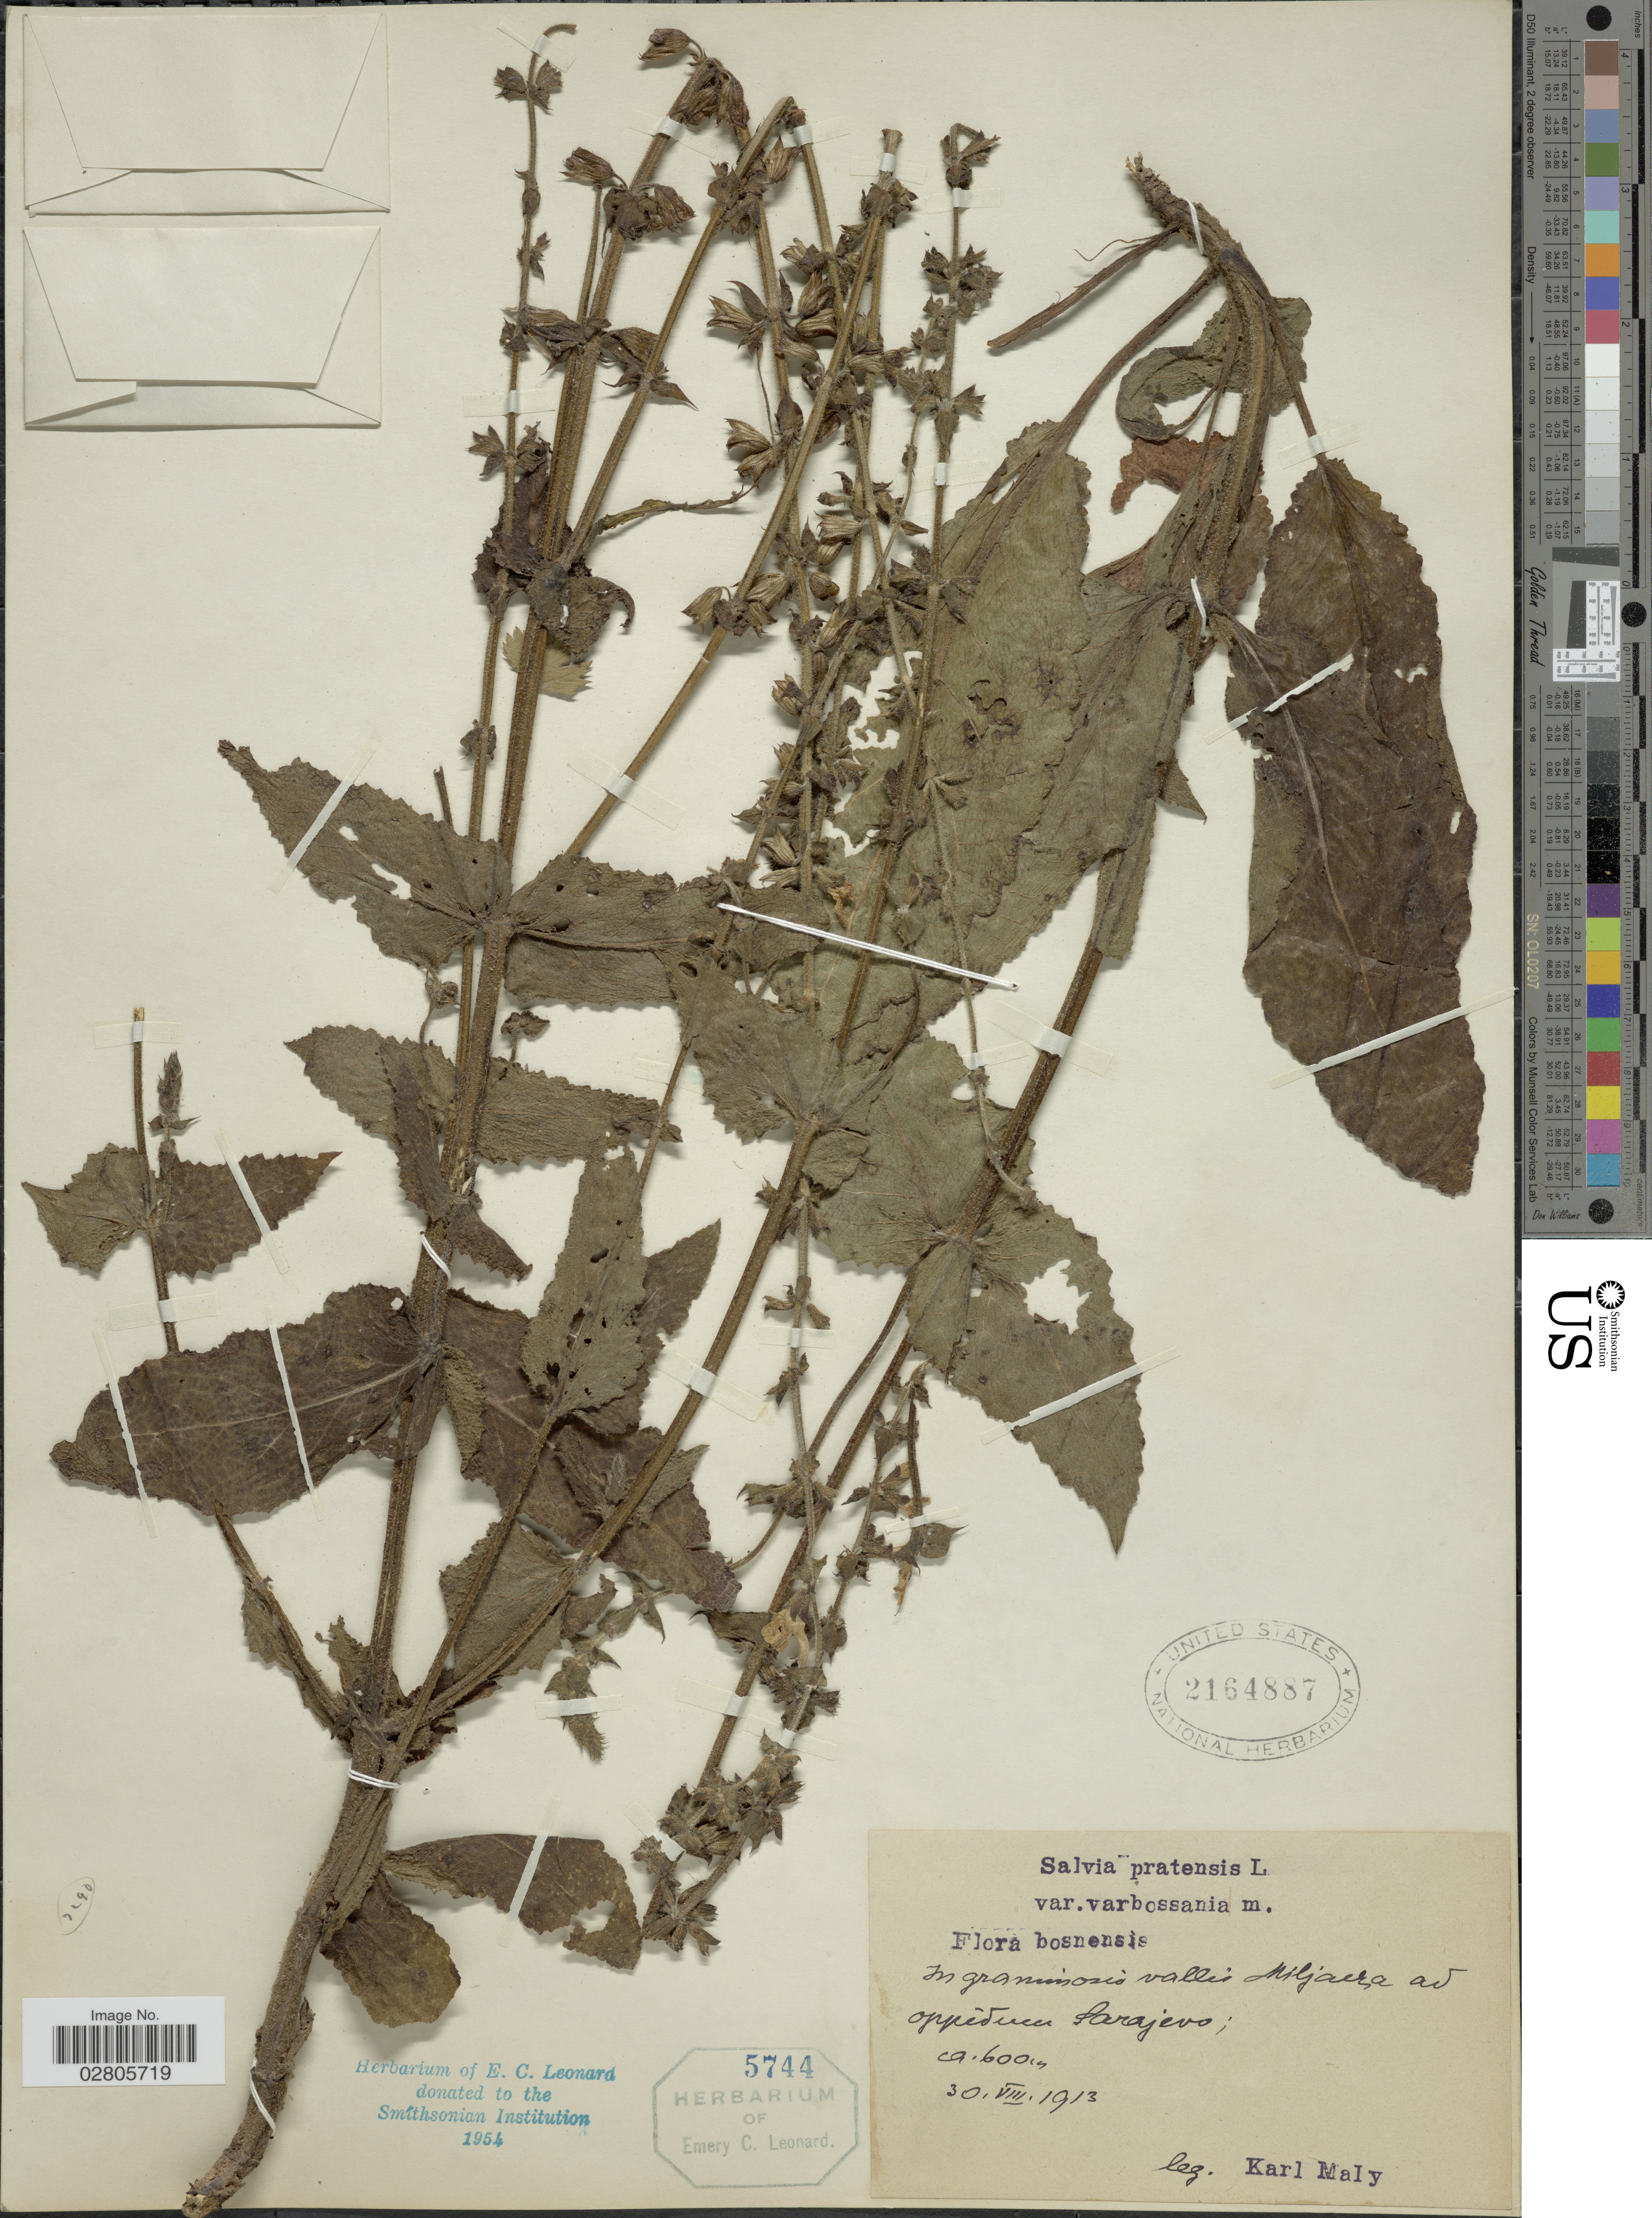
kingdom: Plantae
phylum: Tracheophyta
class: Magnoliopsida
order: Lamiales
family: Lamiaceae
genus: Salvia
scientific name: Salvia pratensis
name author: L.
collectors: K. Malý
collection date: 1913-08-30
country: Bosnia and Herzegovina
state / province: Federation of B&H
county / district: Sarajevo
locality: Bosnensis. In graminosis vallei Miljacra ad oppidum Sarajevo.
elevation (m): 600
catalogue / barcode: US 2164887